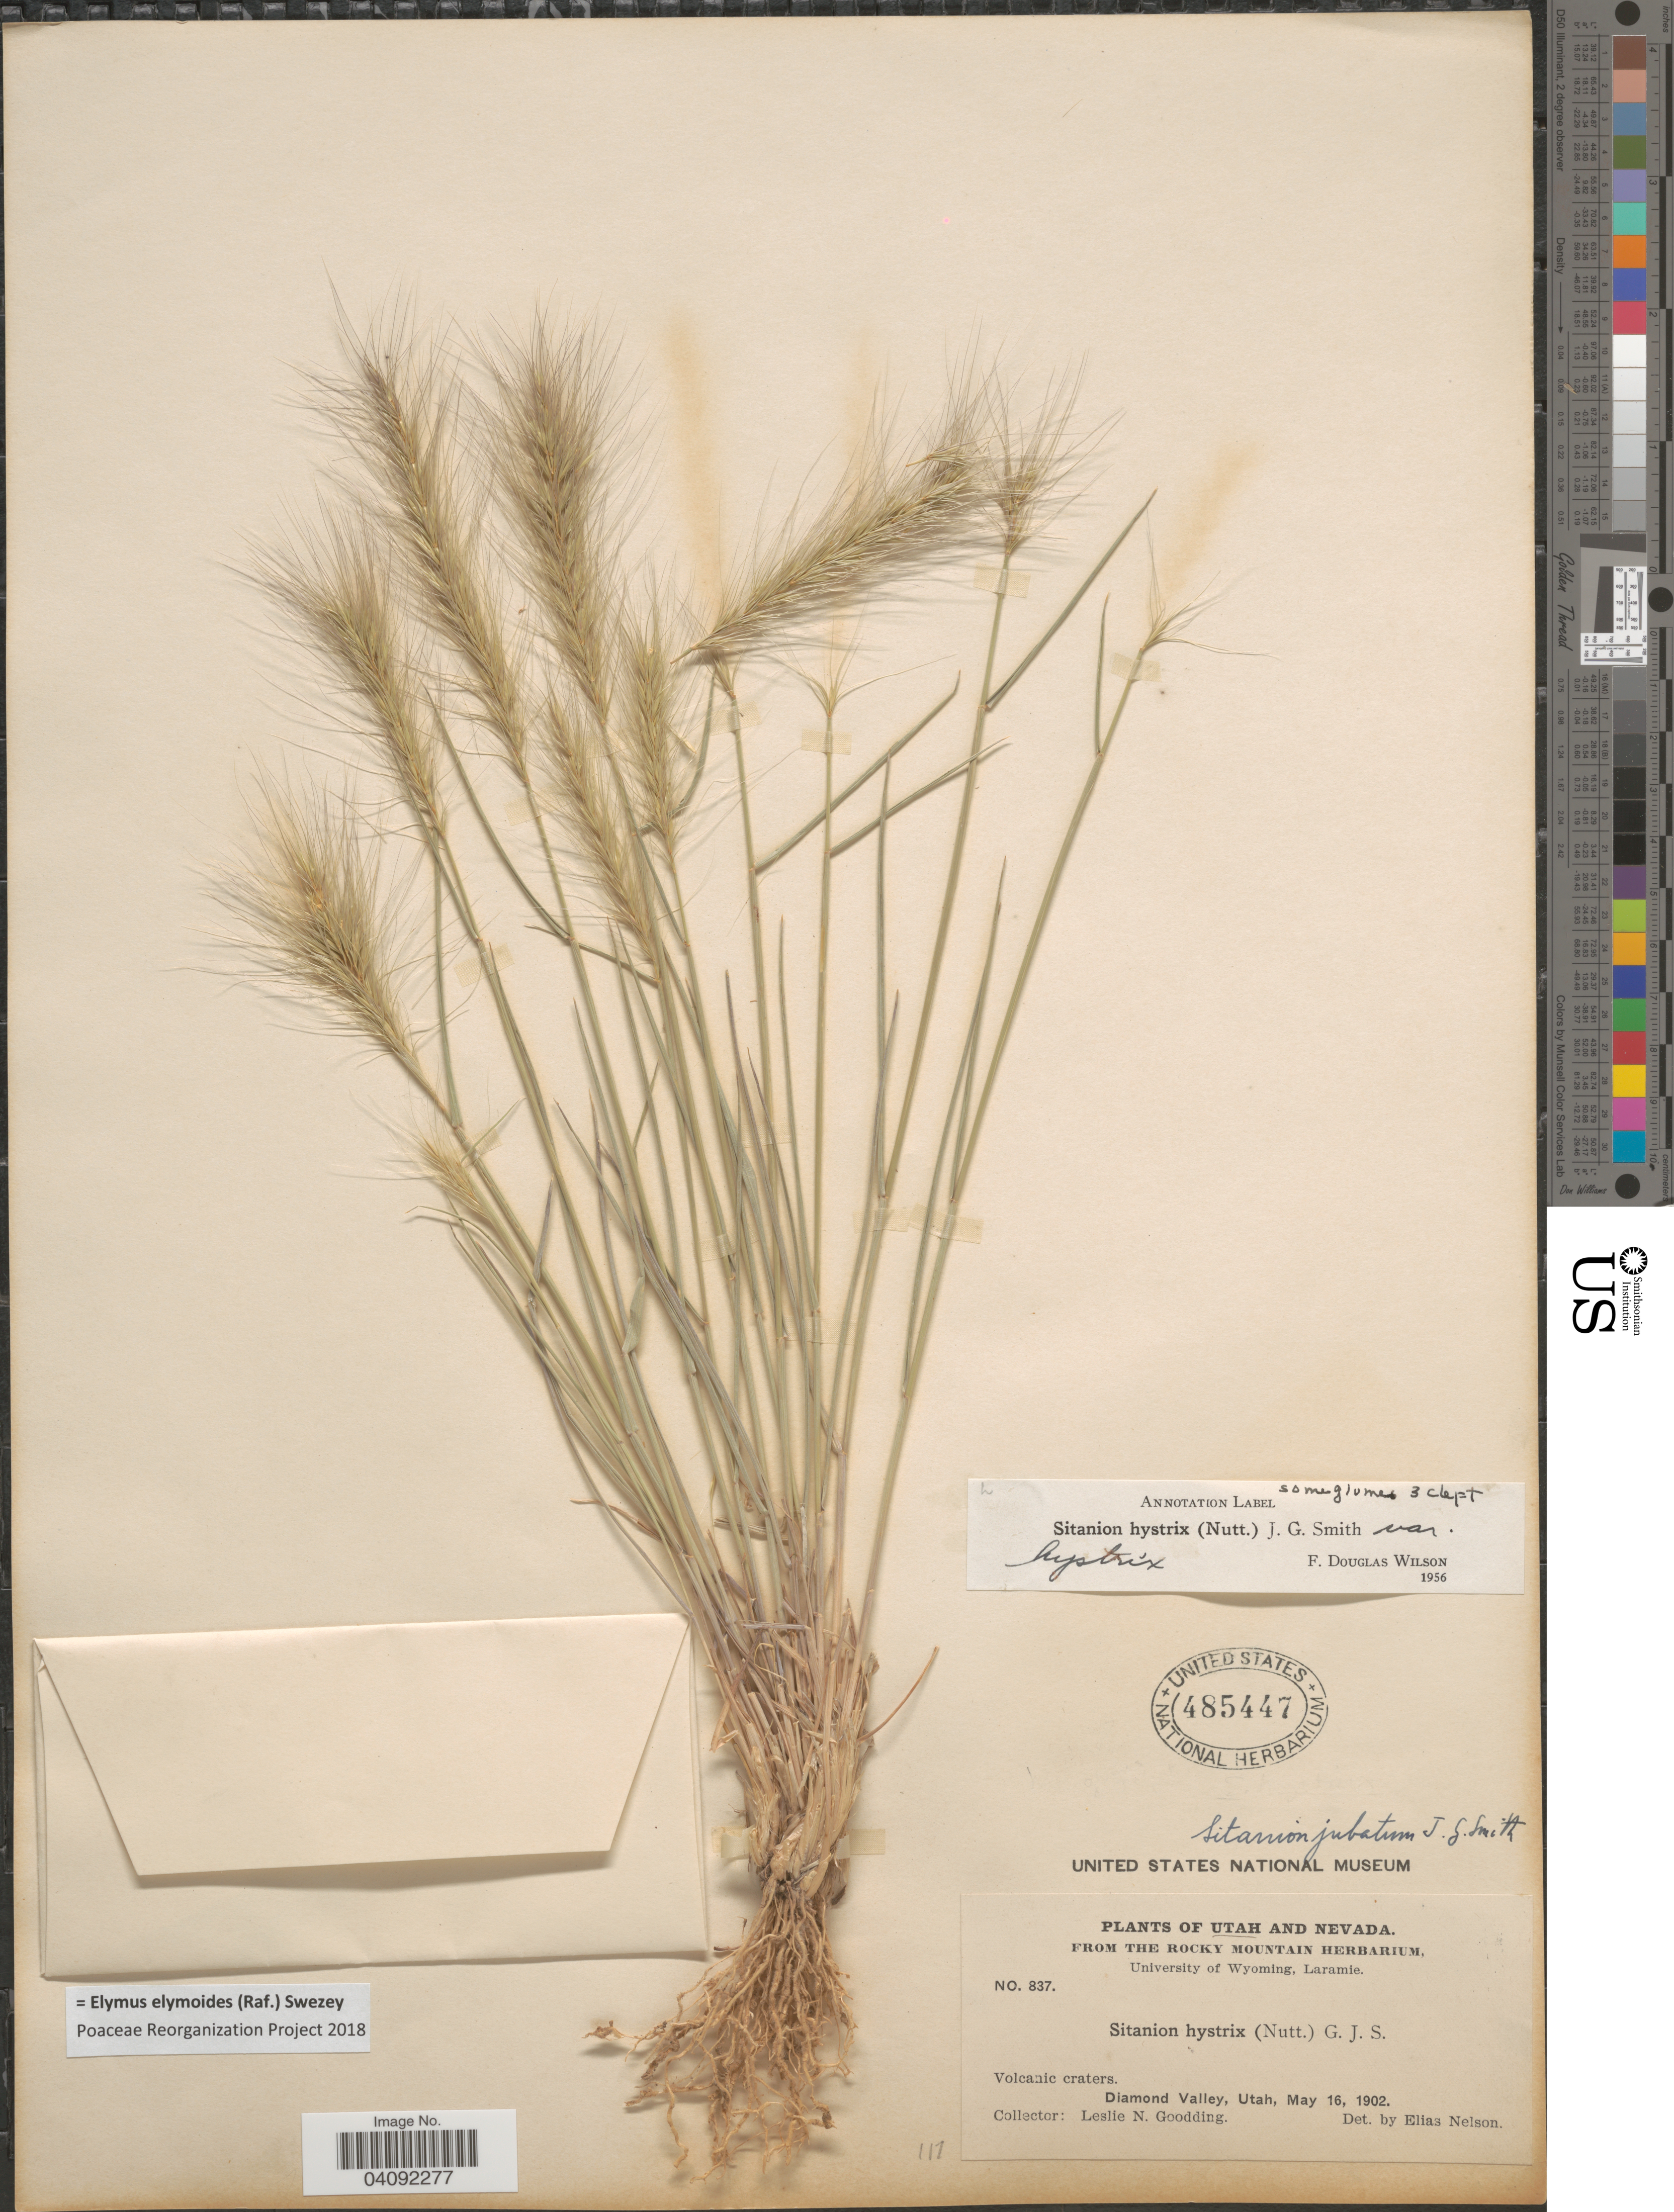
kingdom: Plantae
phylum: Tracheophyta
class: Liliopsida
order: Poales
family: Poaceae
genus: Elymus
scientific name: Elymus elymoides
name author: (Raf.) Swezey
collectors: L. N. Goodding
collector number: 837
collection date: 1902-05-16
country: United States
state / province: Utah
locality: Volcanic craters. Diamond Valley.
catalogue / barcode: US 485447